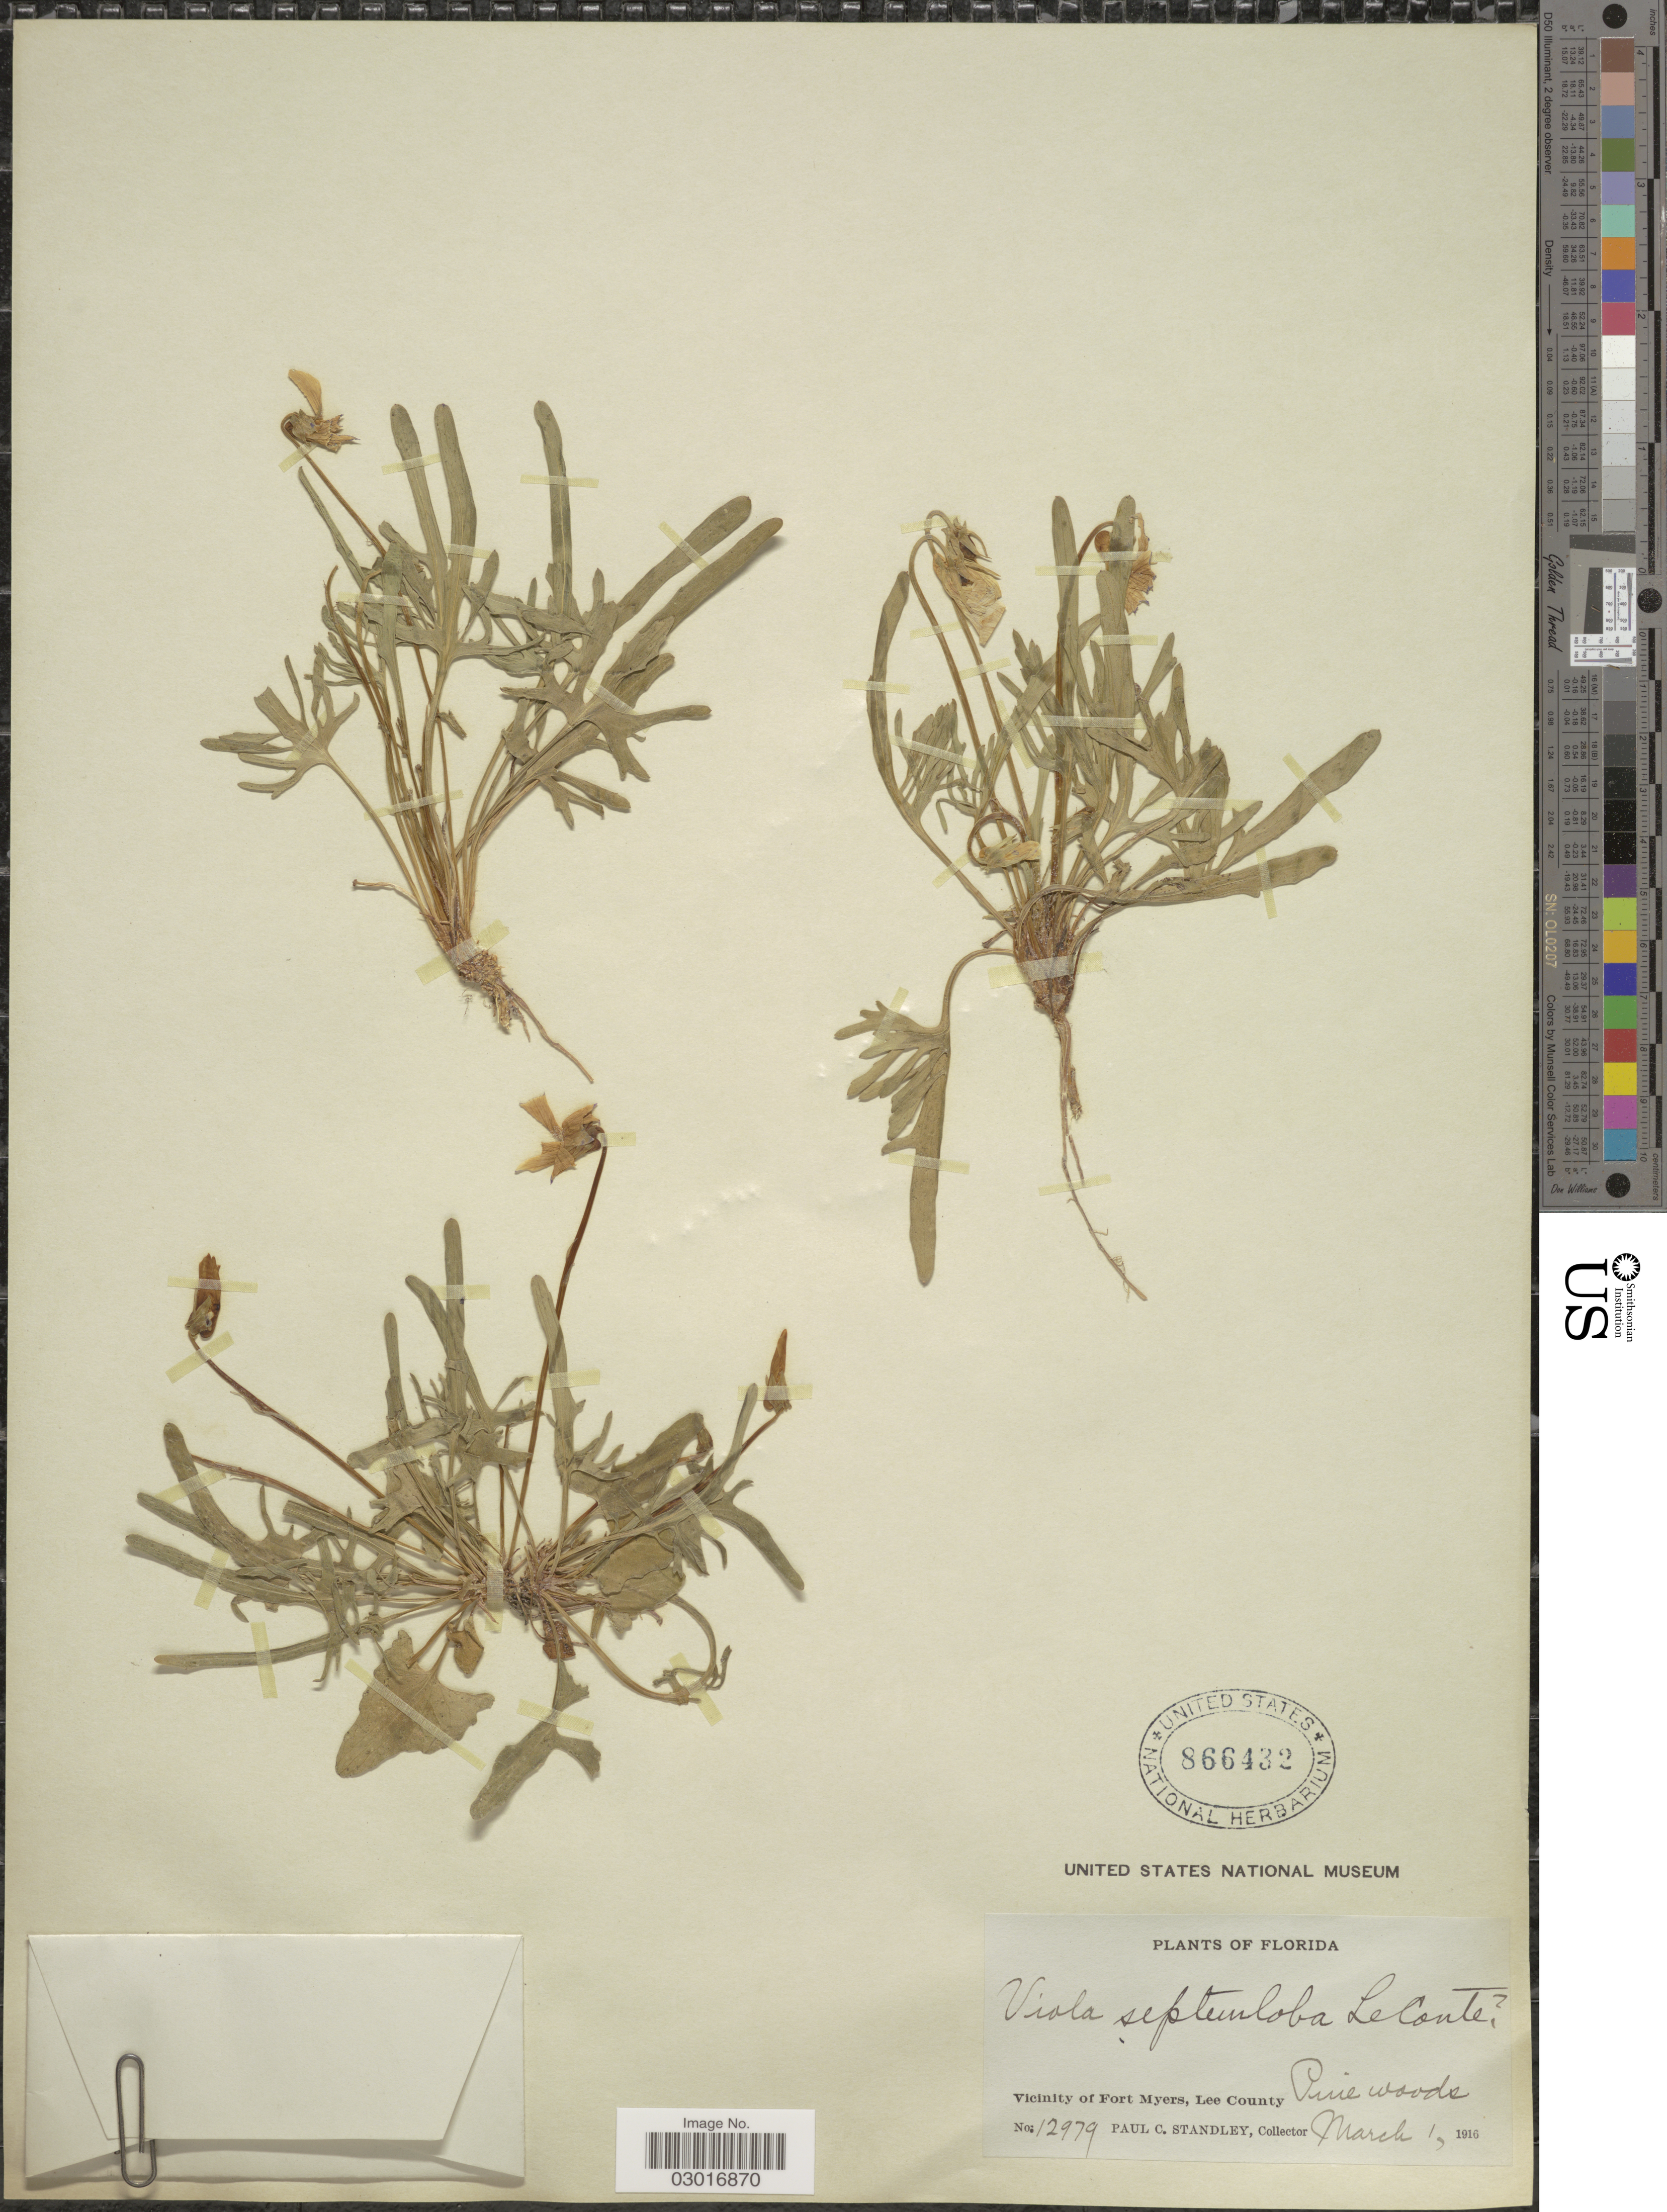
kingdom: Plantae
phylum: Tracheophyta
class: Magnoliopsida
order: Malpighiales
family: Violaceae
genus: Viola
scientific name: Viola septemloba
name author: LeConte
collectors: P. C. Standley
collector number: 12979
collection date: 1916-03-01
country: United States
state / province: Florida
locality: Vicinity of Fort Myers, Lee County.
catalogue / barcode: US 866432